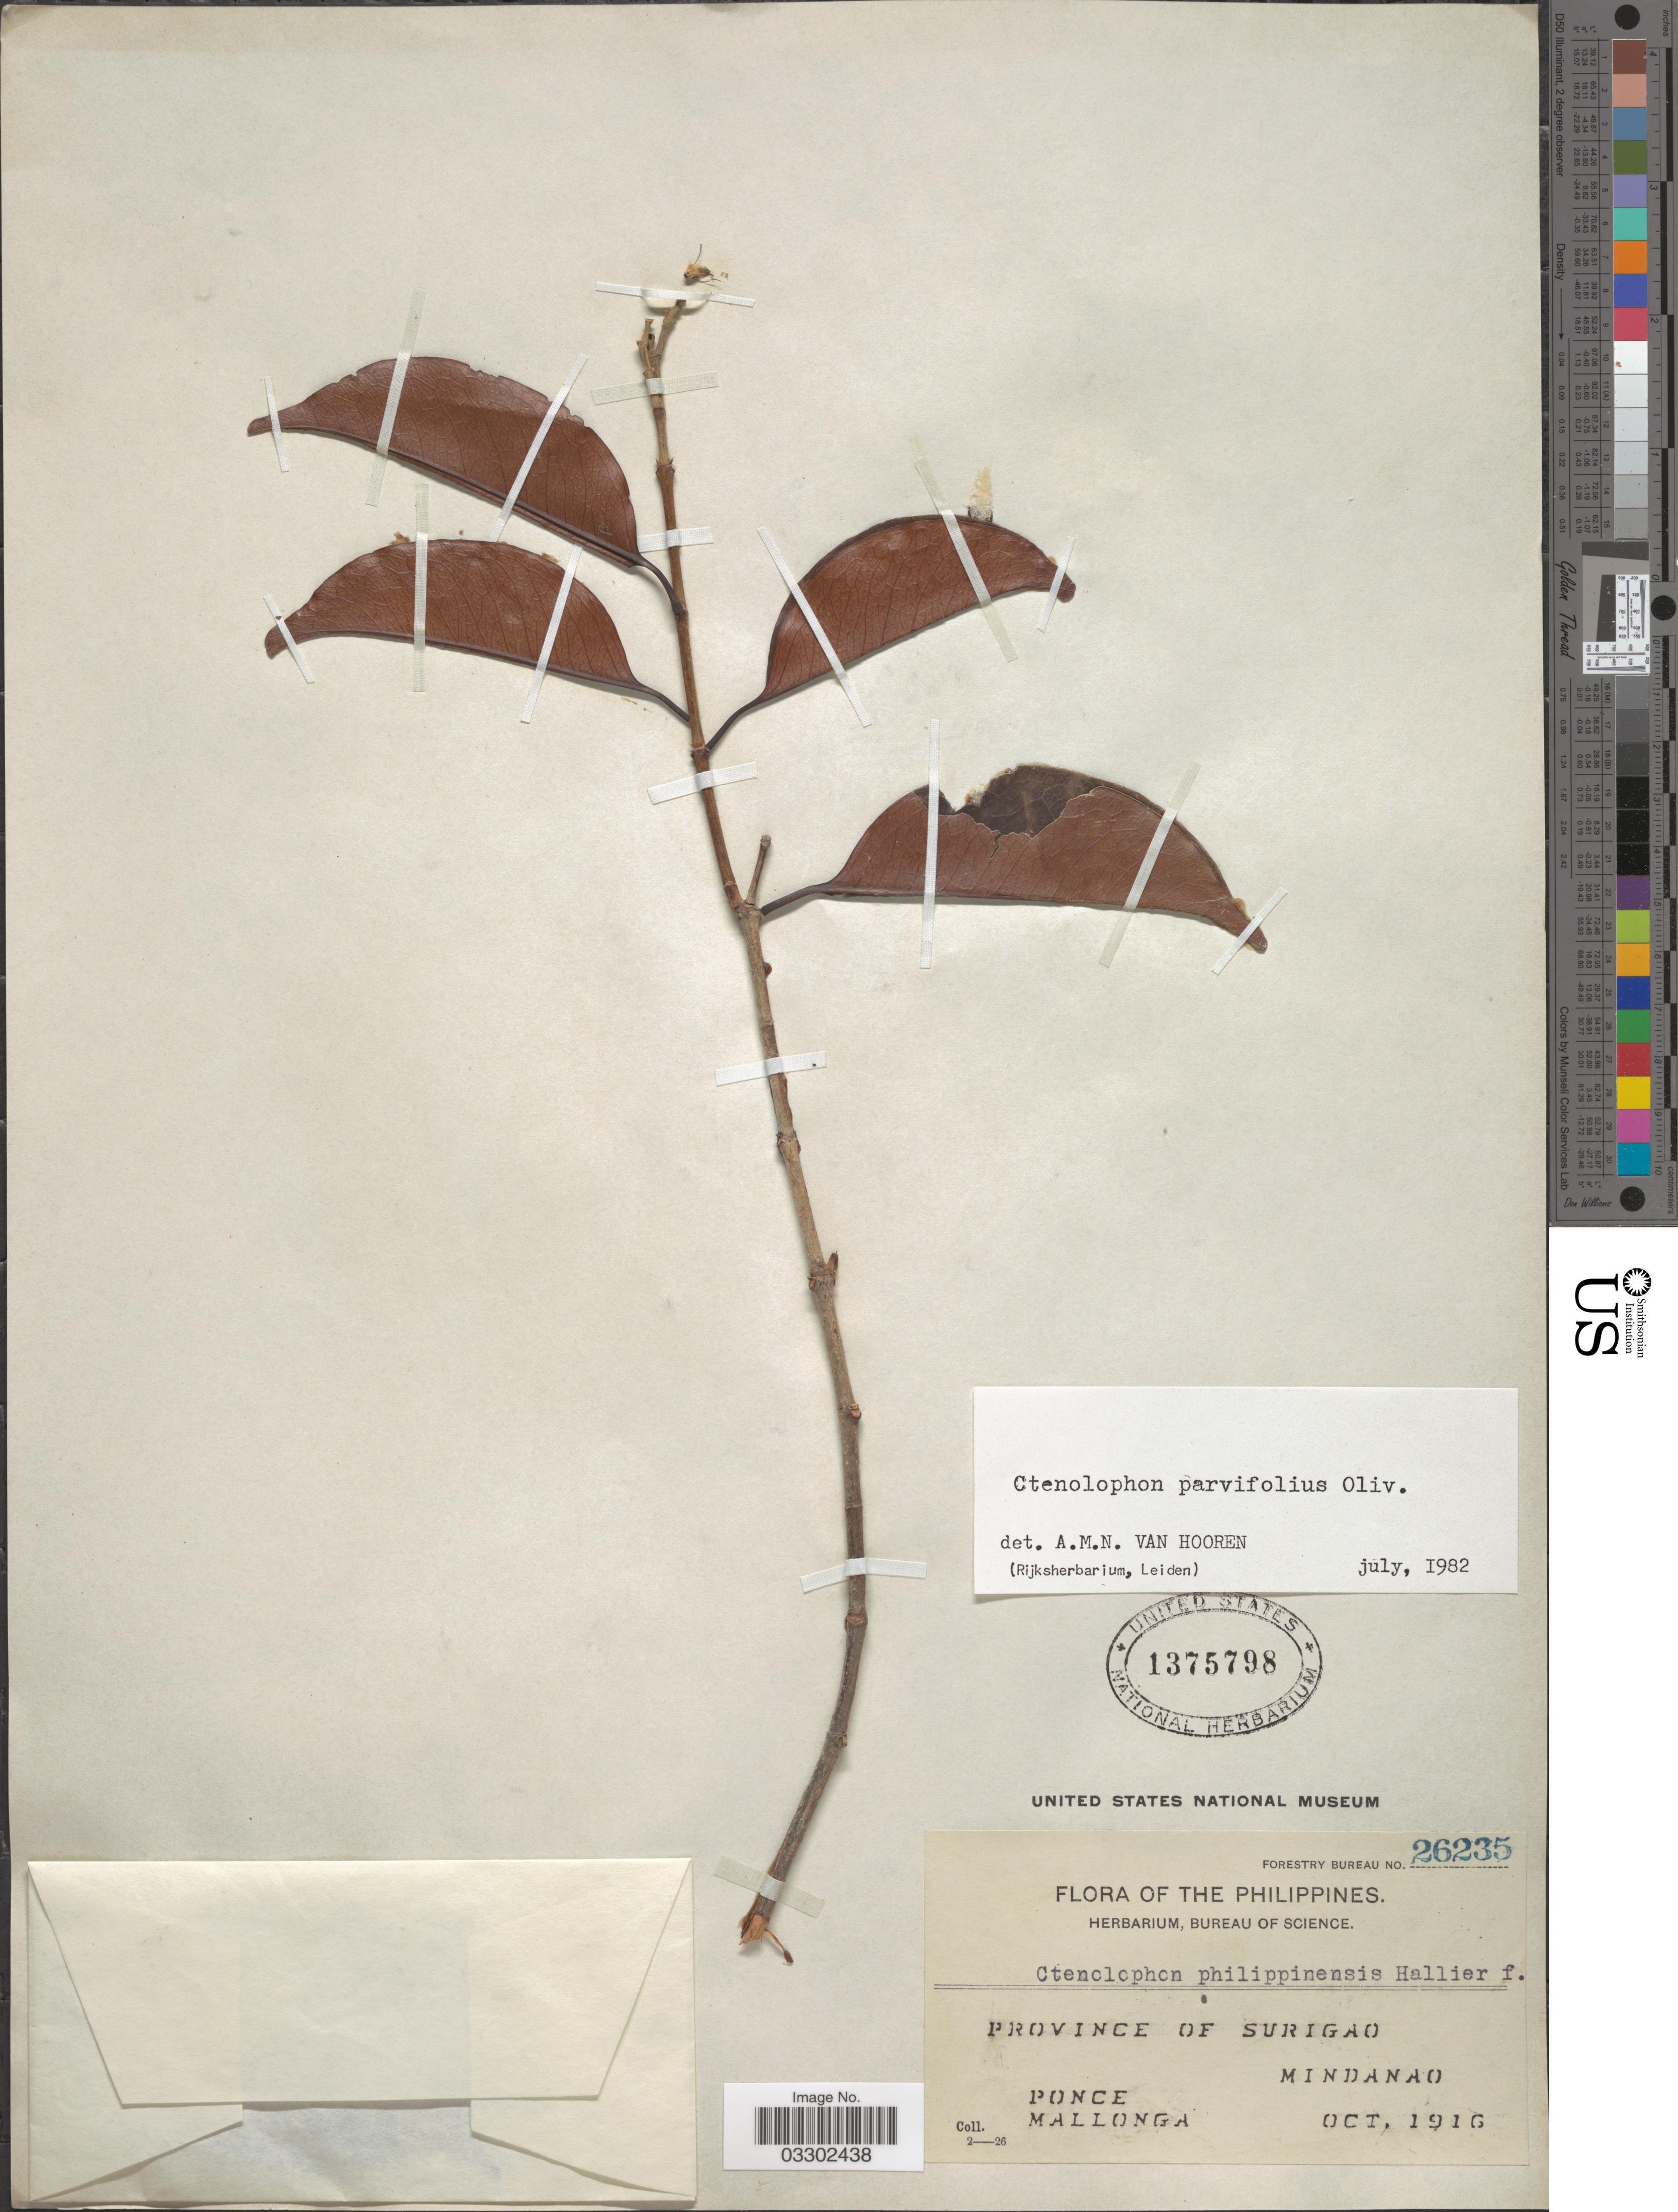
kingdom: Plantae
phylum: Tracheophyta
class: Magnoliopsida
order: Malpighiales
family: Ctenolophonaceae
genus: Ctenolophon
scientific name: Ctenolophon parvifolius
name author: Oliv.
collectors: Ponce & Mallonga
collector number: Forestry Bureau 26235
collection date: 1916-10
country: Philippines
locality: Province of Surigao, Mindanao.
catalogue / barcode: US 1375798